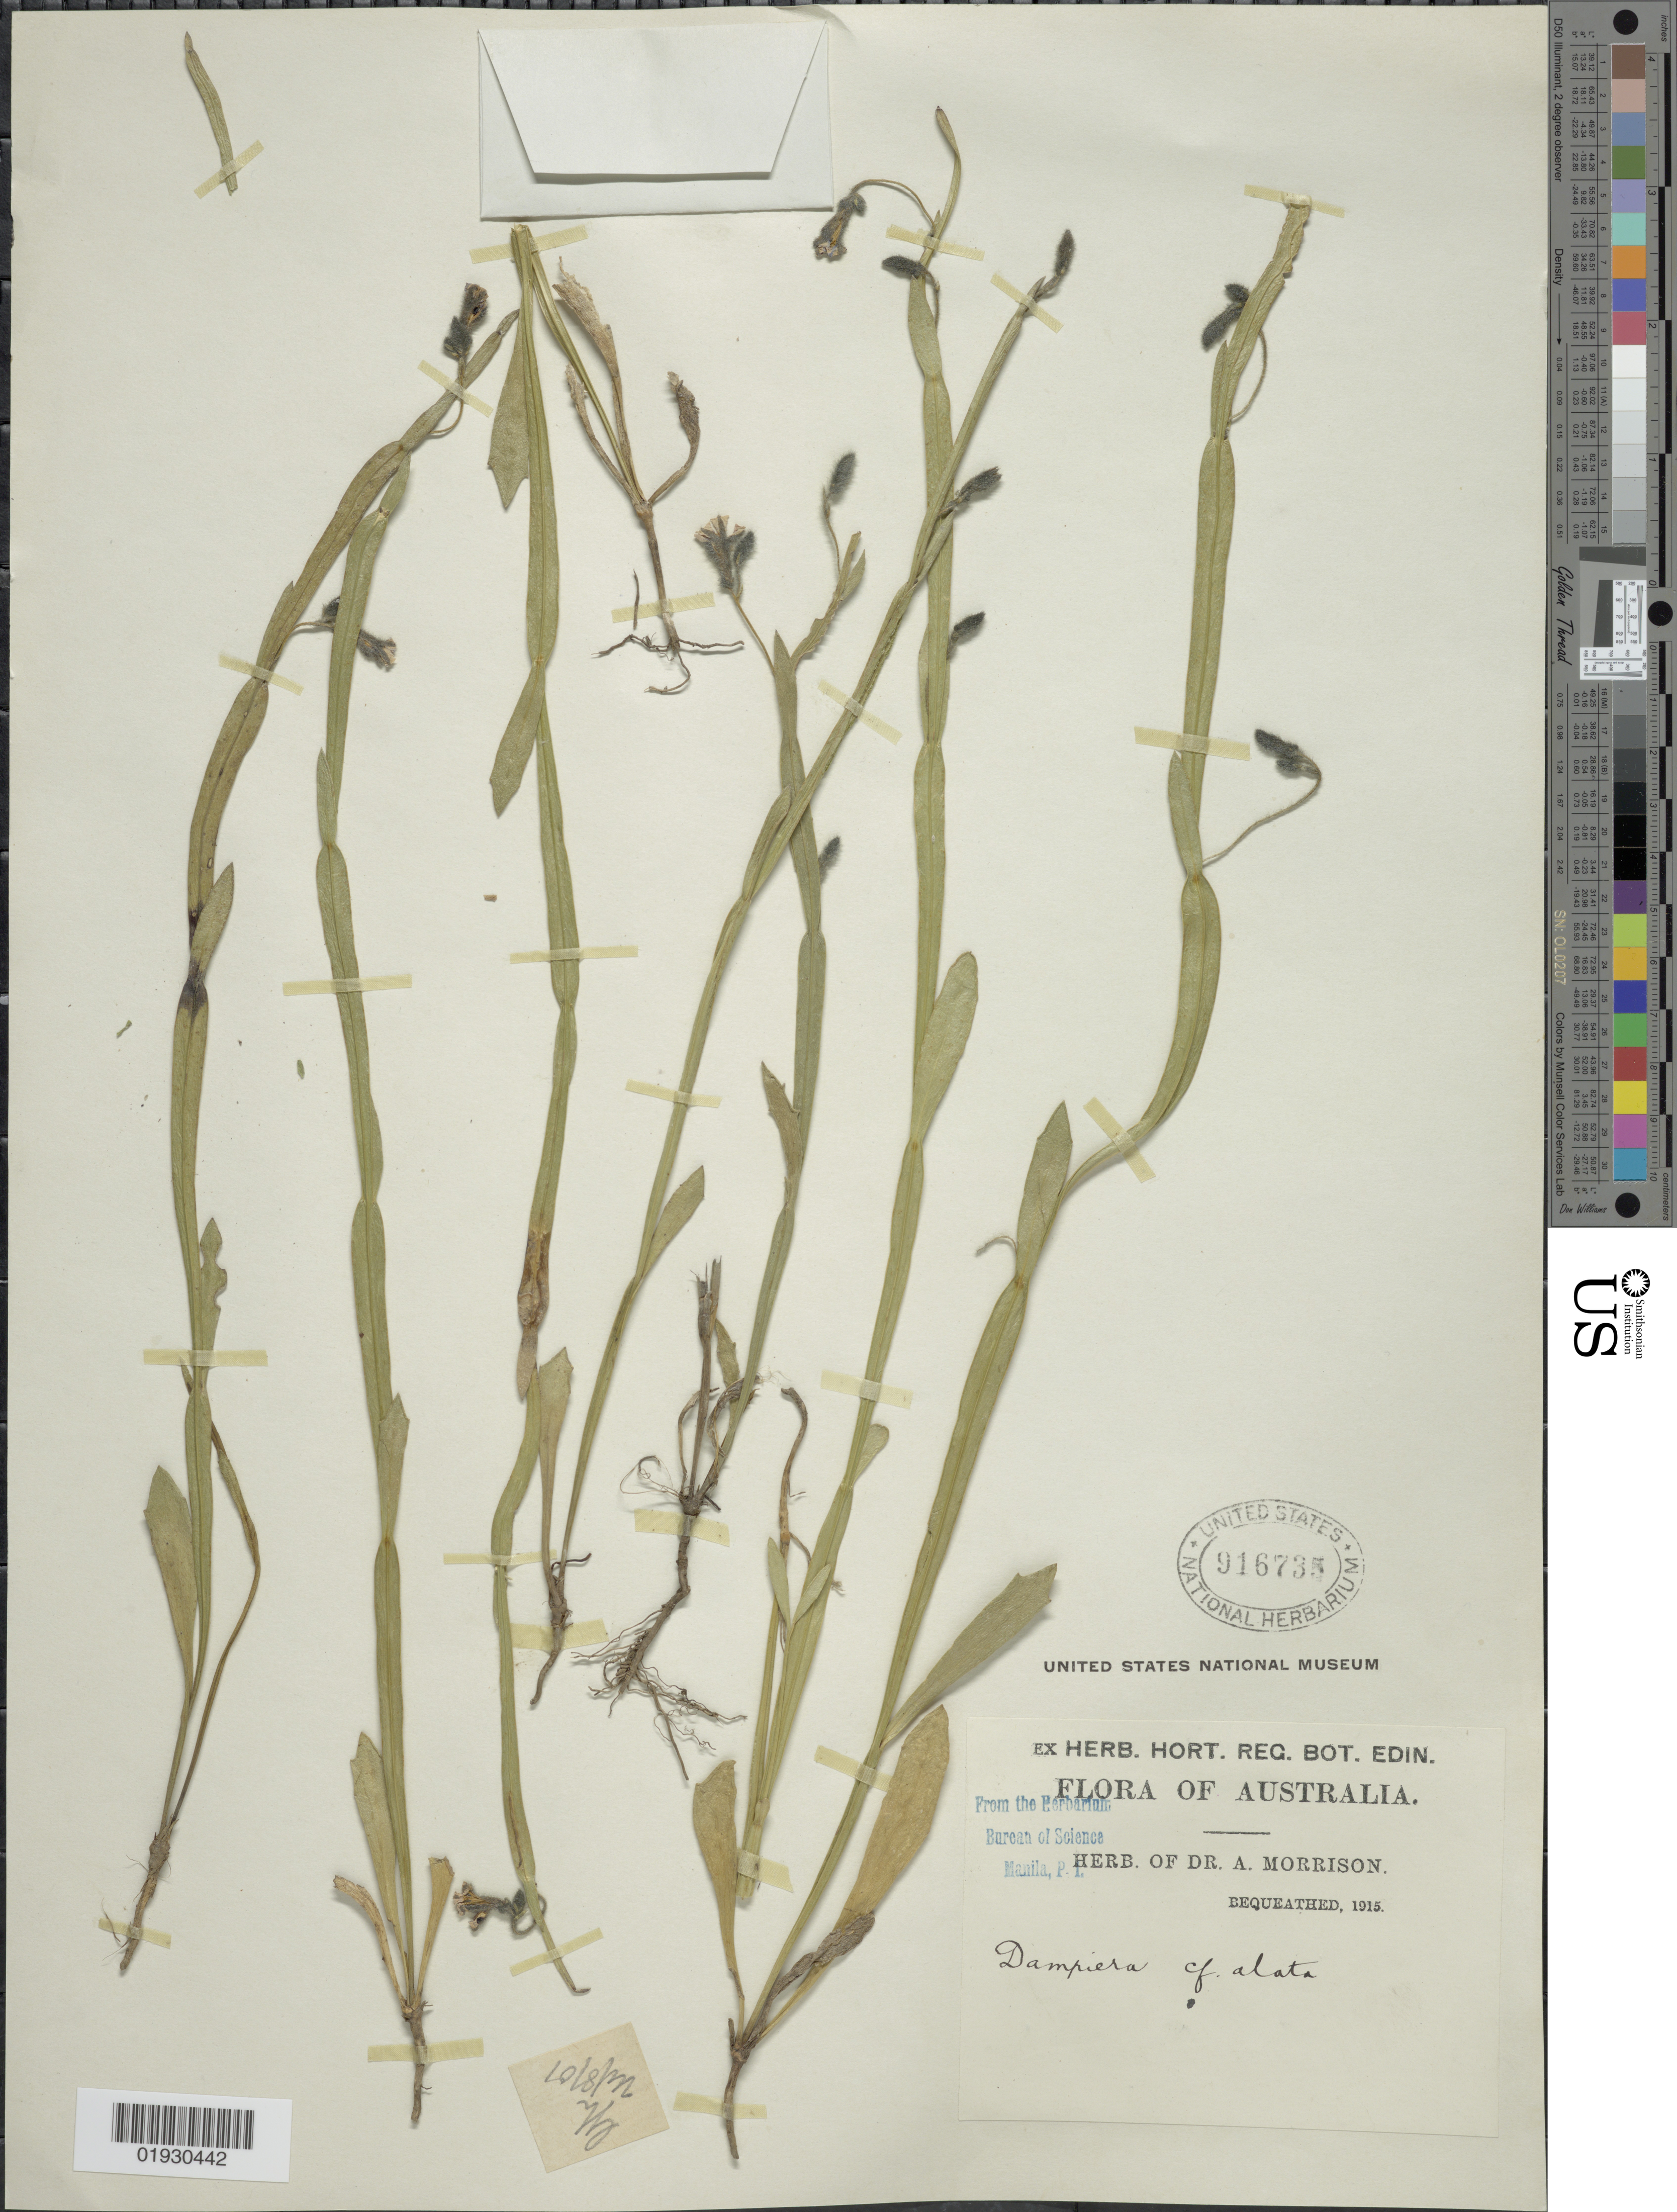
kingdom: Plantae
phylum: Tracheophyta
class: Magnoliopsida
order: Asterales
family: Goodeniaceae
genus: Dampiera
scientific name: Dampiera alata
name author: Lindl.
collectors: ex herb. Dr. A. Morrison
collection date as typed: Transcribed d/m/y: 10/8/21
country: Australia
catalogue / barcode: US 916735